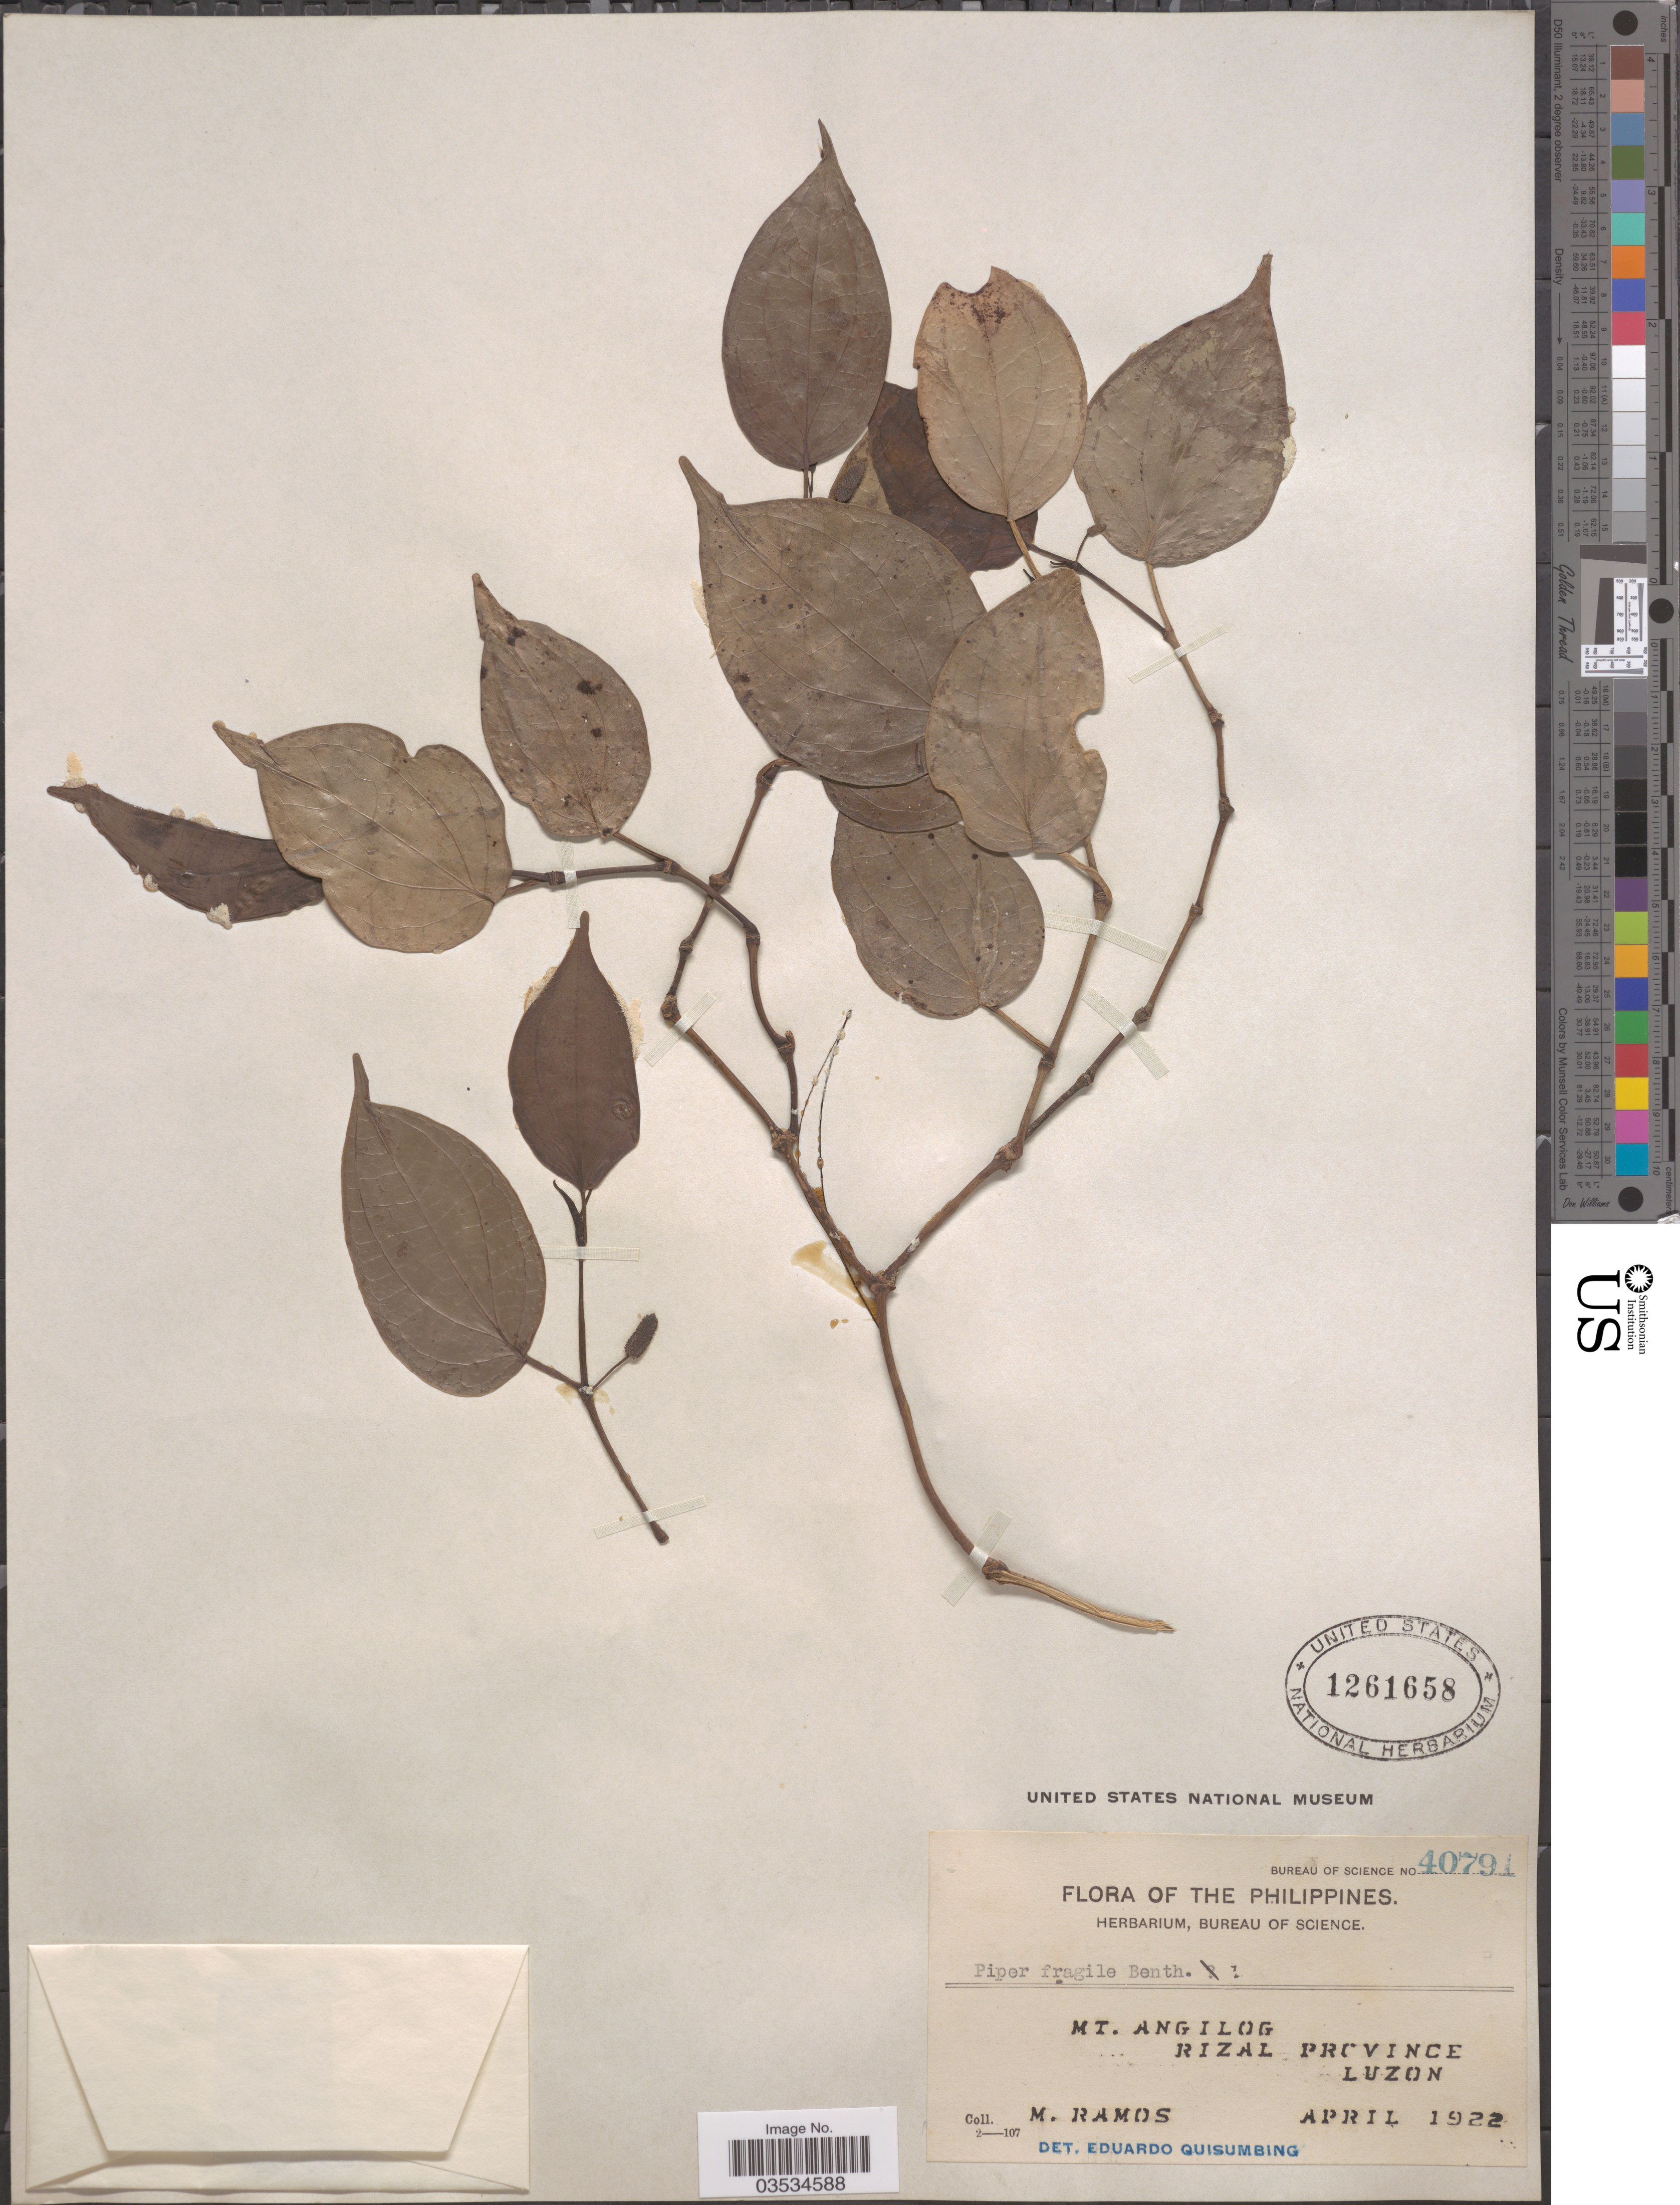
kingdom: Plantae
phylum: Tracheophyta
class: Magnoliopsida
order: Piperales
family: Piperaceae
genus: Piper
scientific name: Piper fragile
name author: Benth.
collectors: M. Ramos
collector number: Bureau of Science 40791*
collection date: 1922-04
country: Philippines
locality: Mt. Angilog. Rizal Province. Luzon.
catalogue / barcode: US 1261658